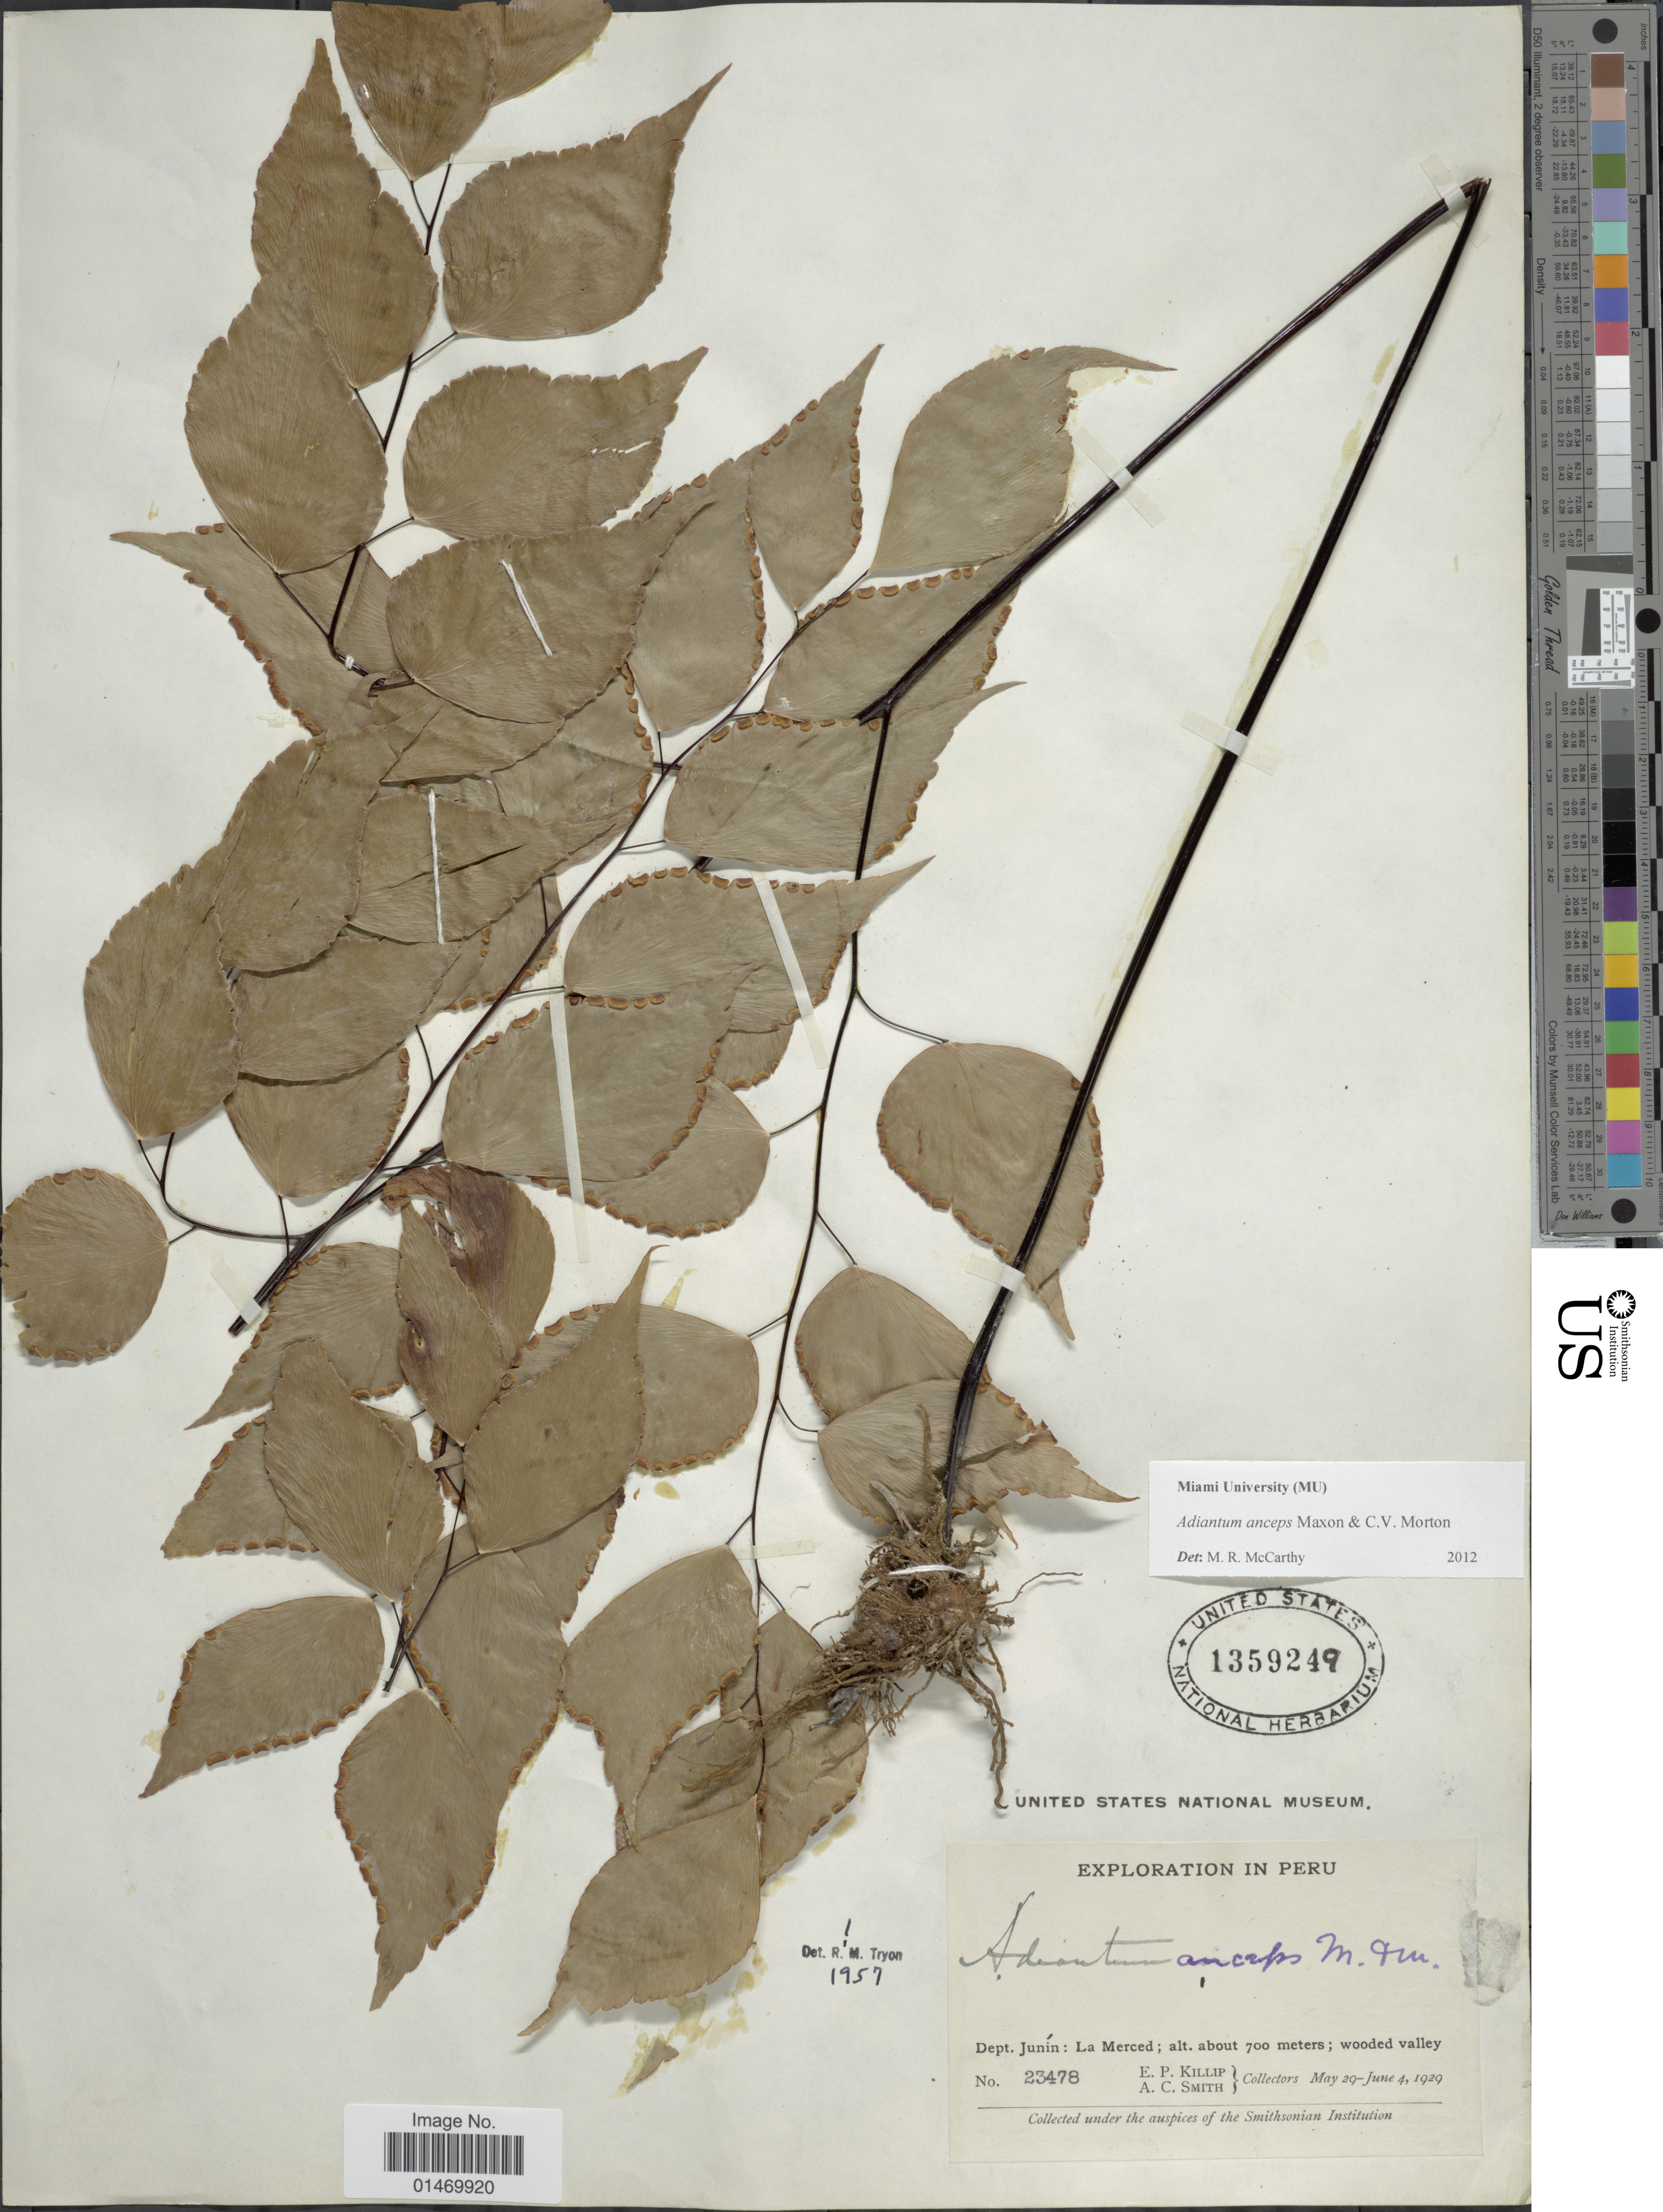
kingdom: Plantae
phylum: Tracheophyta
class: Polypodiopsida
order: Polypodiales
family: Pteridaceae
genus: Adiantum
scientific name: Adiantum anceps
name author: Maxon & C.V. Morton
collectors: E. P. Killip & A. C. Smith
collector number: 23478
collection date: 1929-05-29/1929-06-04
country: Peru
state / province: Junín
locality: Peru, La Merced, wooded valley.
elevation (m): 700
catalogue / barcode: US 1359249